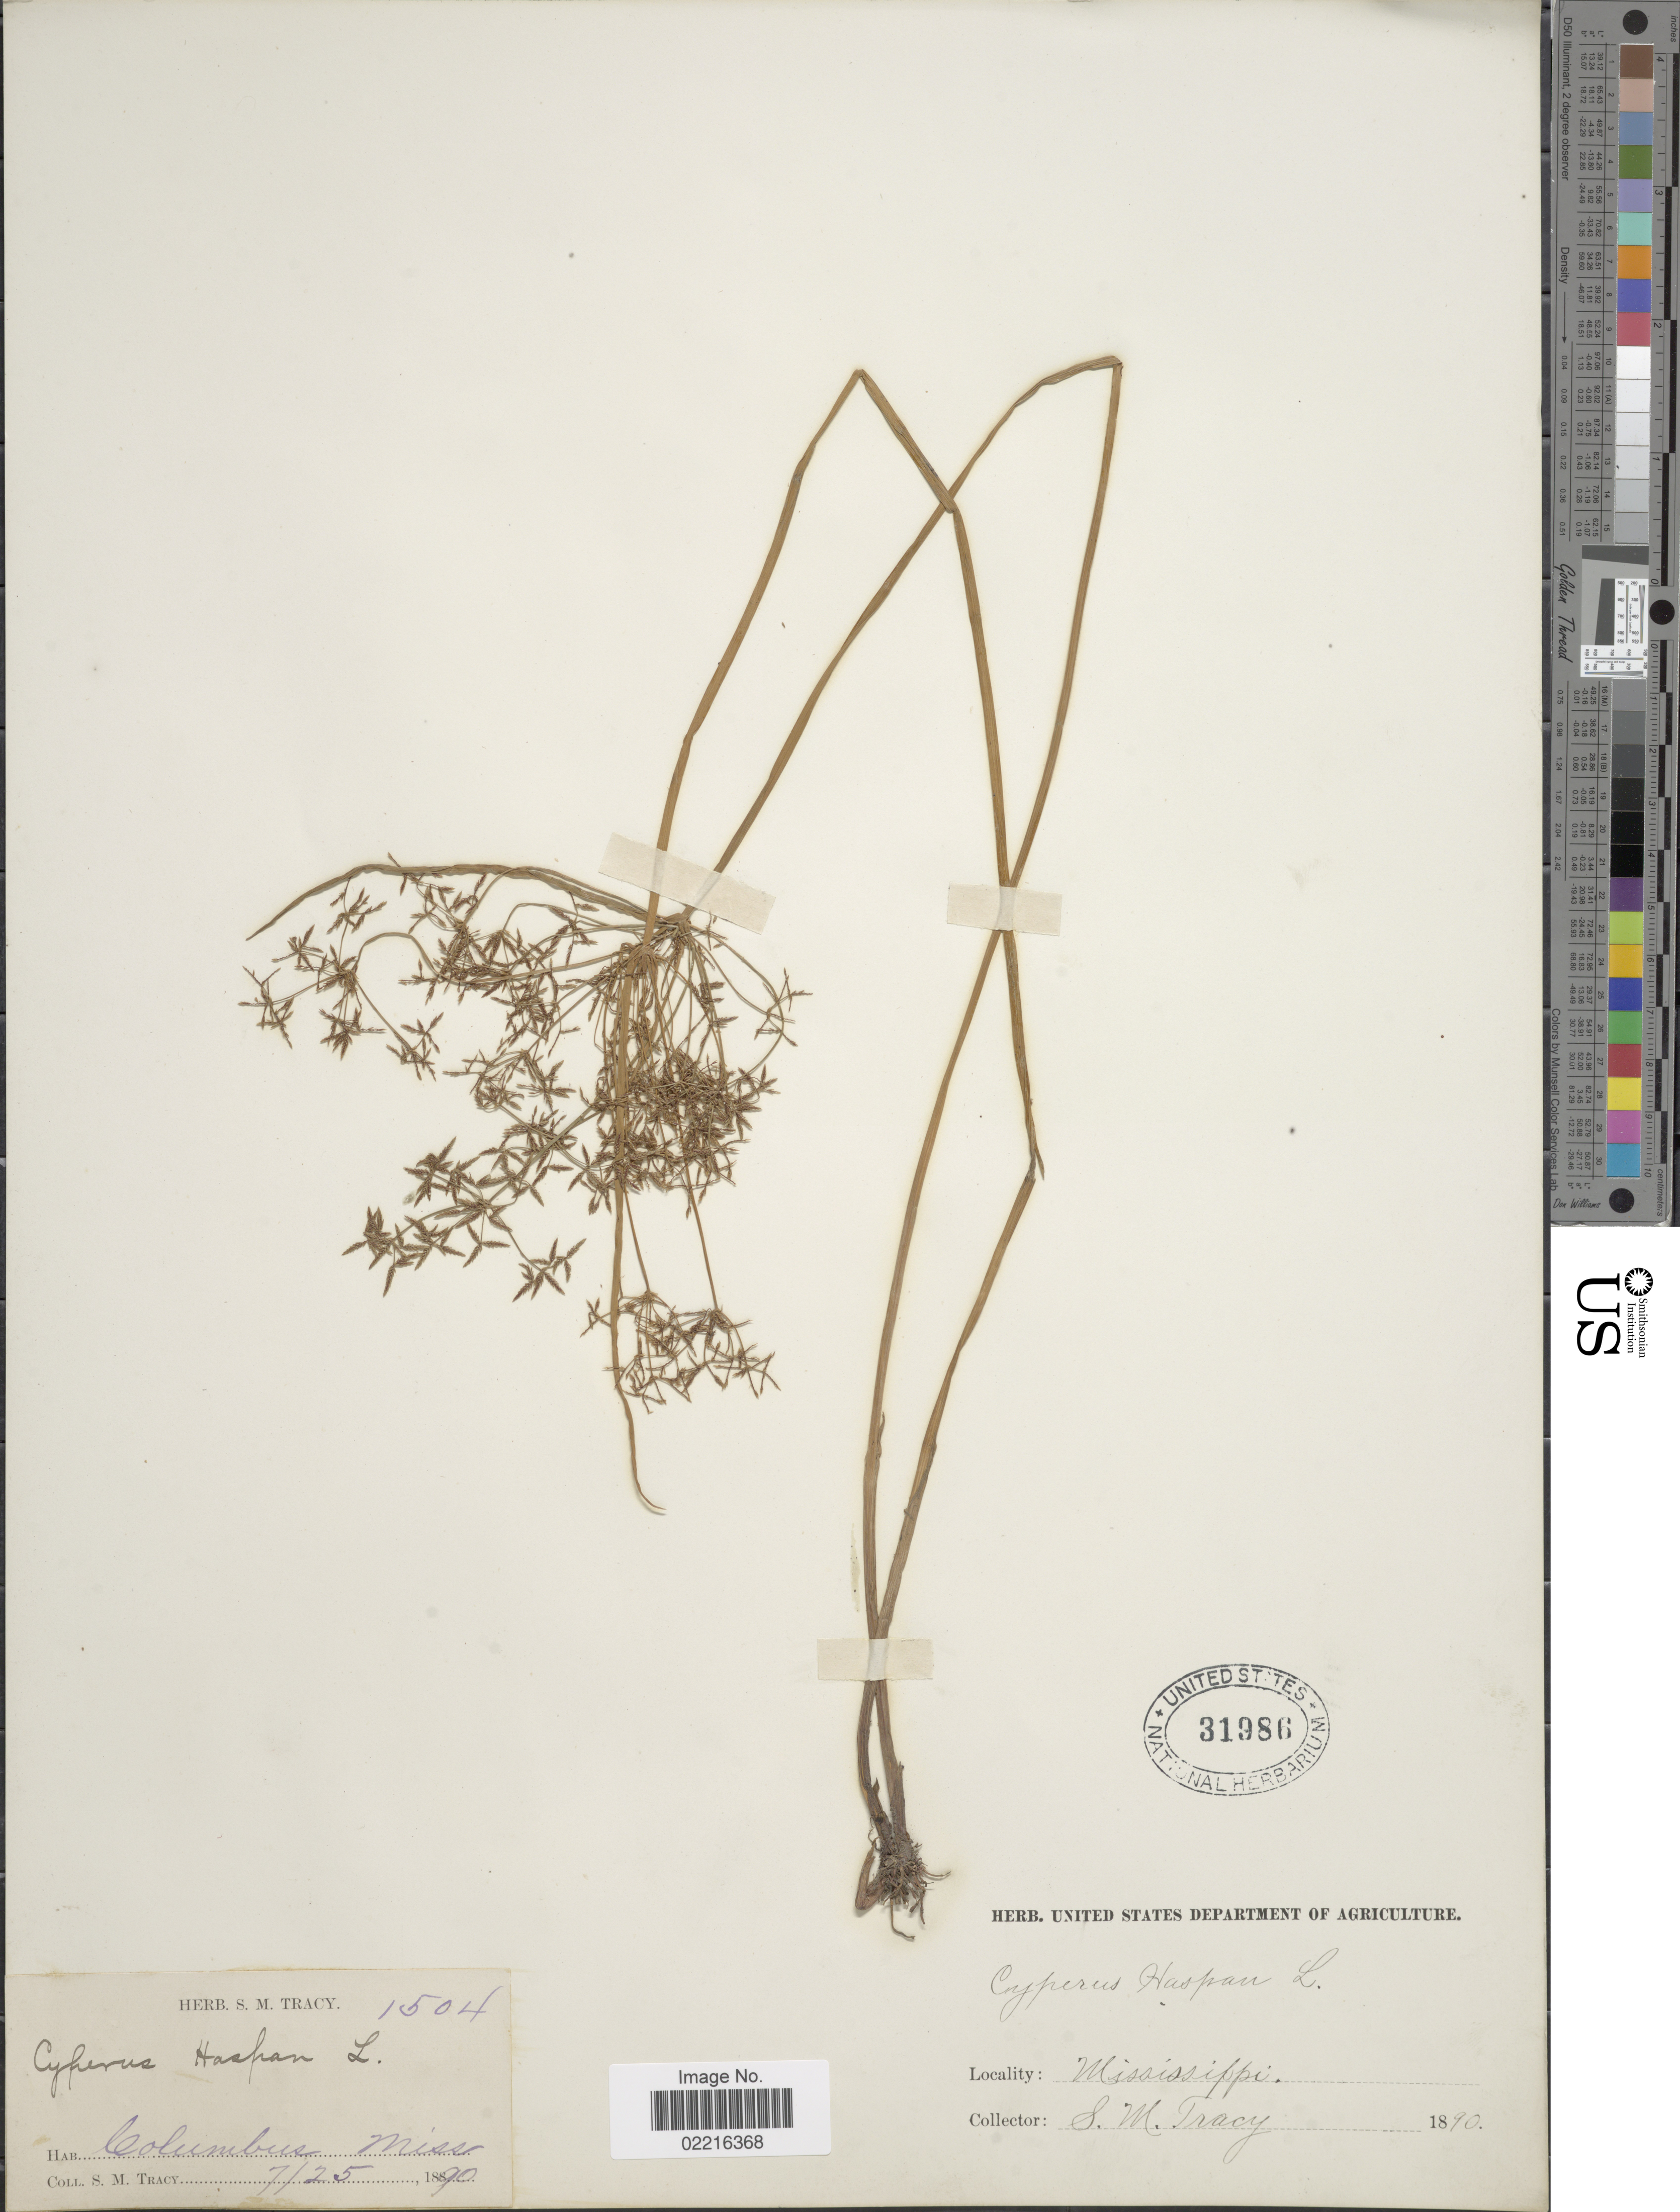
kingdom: Plantae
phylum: Tracheophyta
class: Liliopsida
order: Poales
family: Cyperaceae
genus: Cyperus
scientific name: Cyperus haspan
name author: L.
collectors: S. M. Tracy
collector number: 1504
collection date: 1890-07-25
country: United States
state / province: Mississippi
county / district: Lowndes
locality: Columbus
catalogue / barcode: US 31986